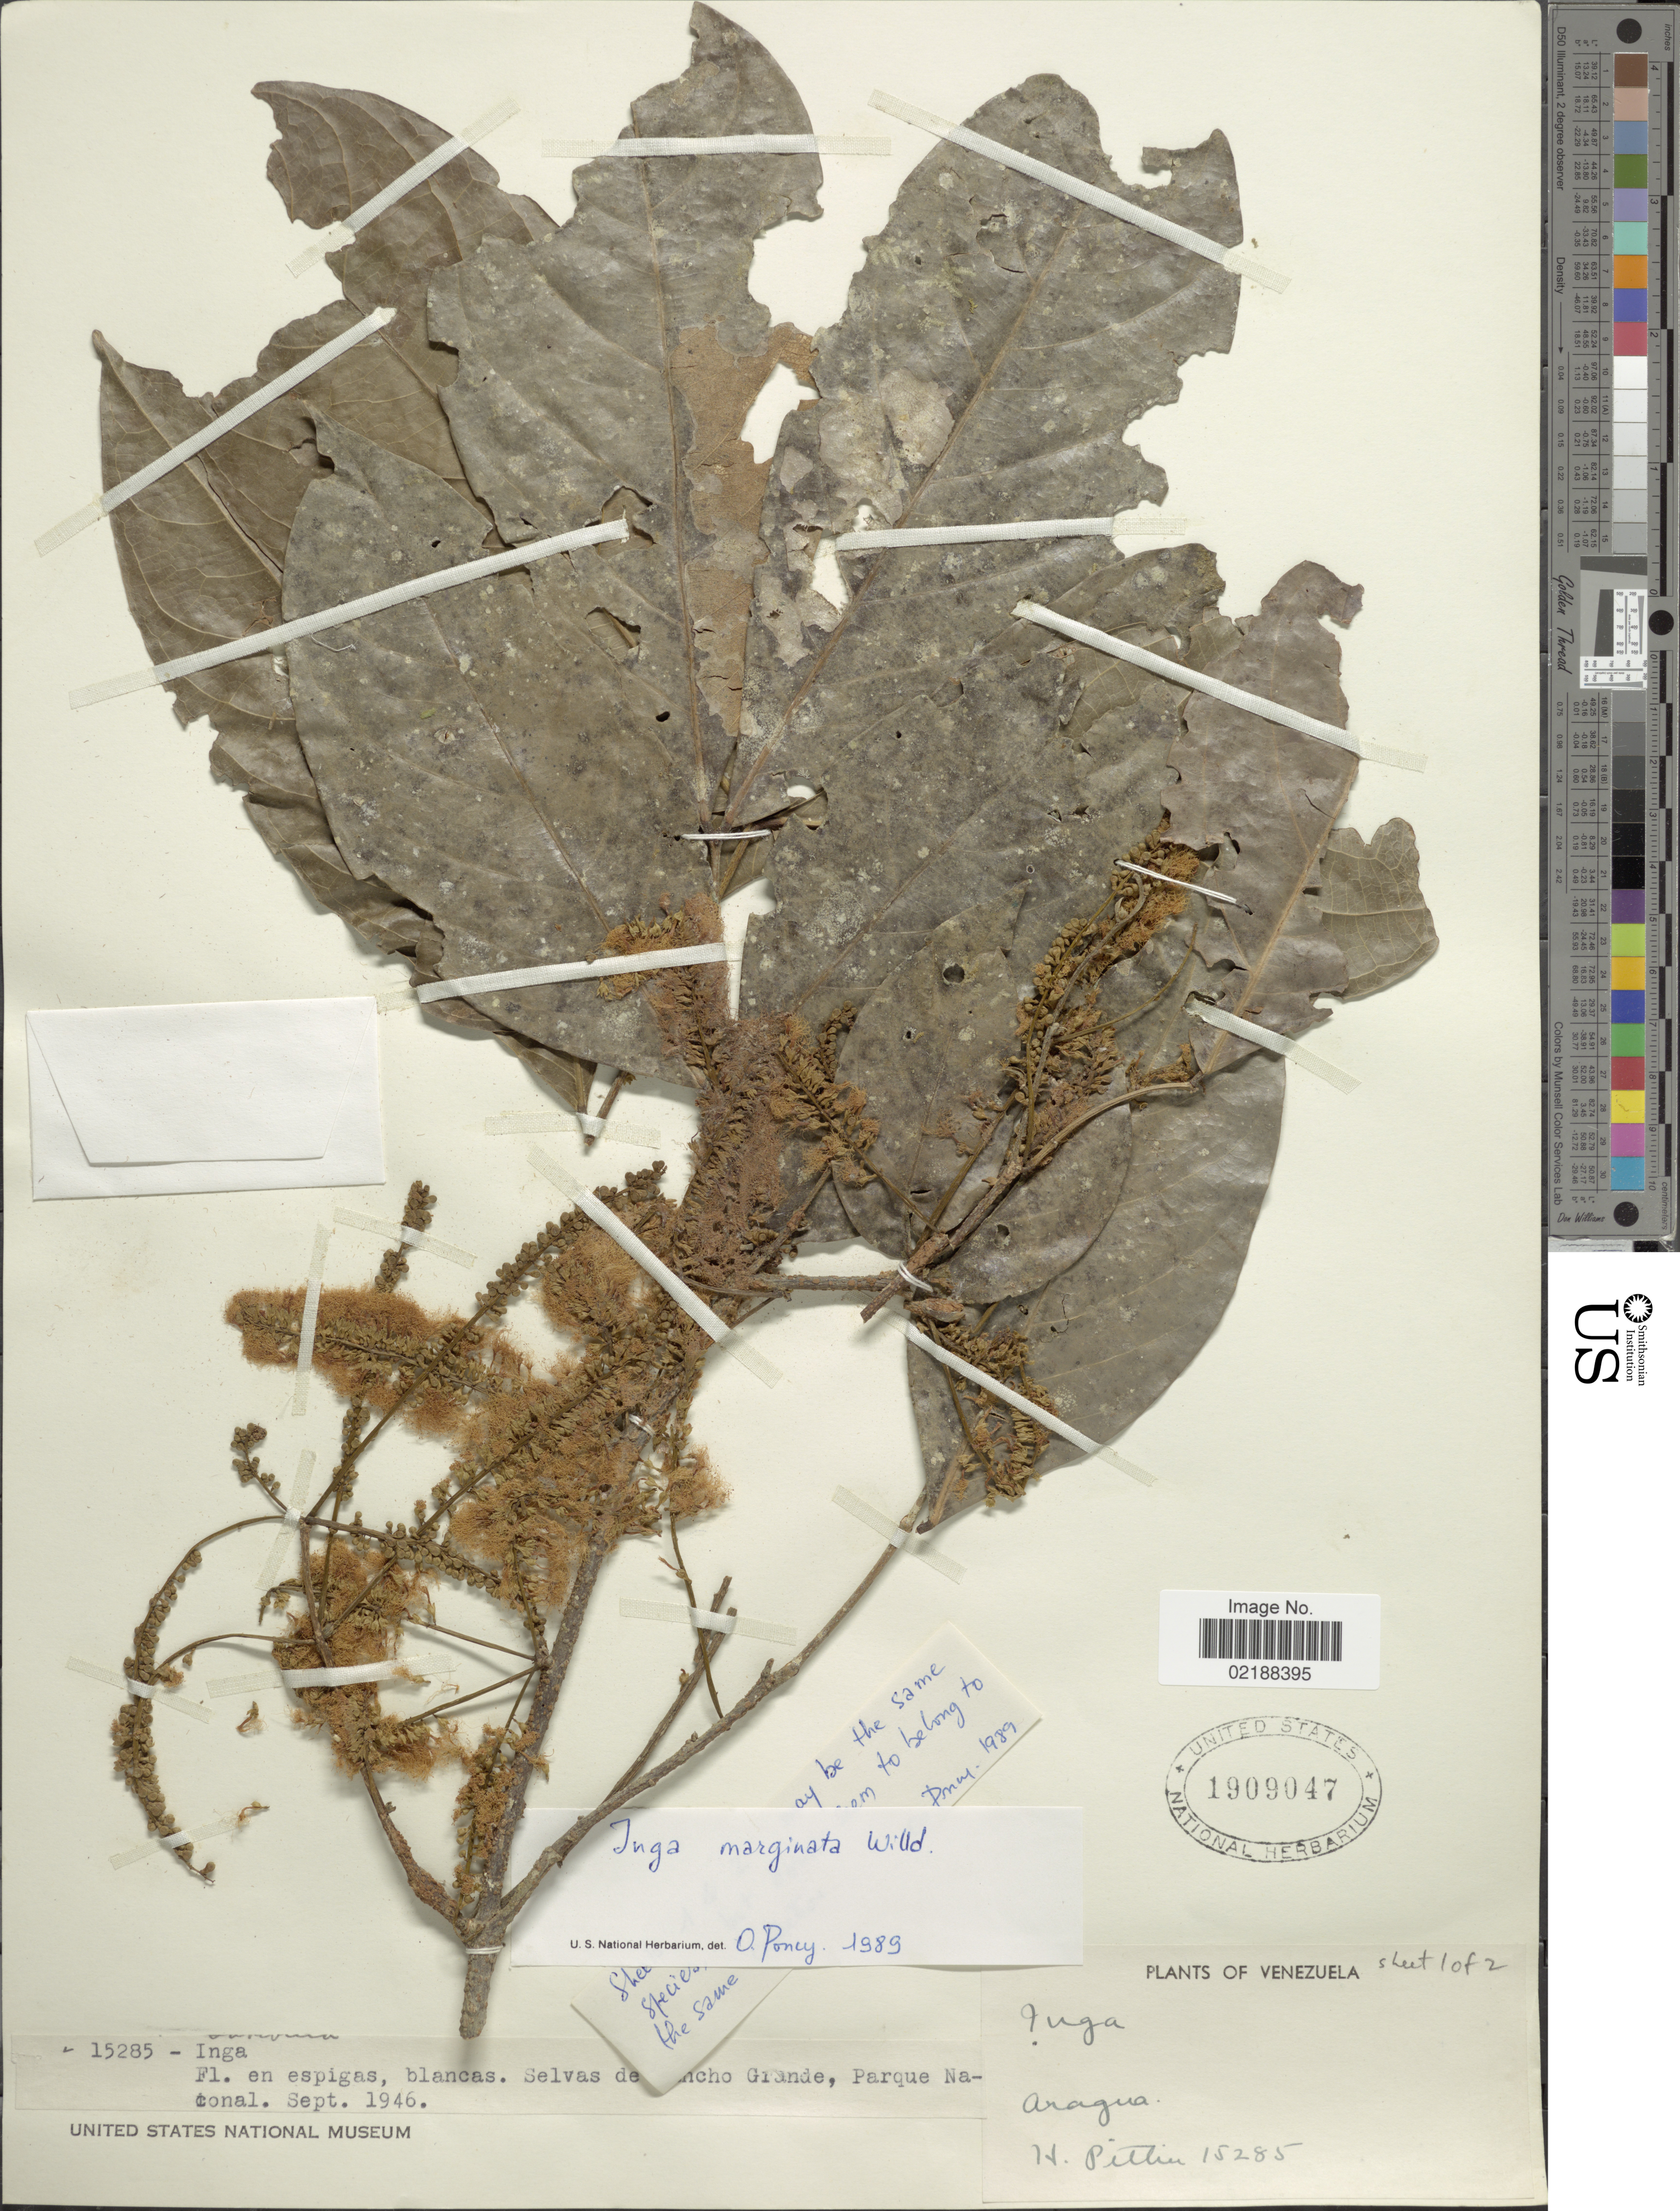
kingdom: Plantae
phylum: Tracheophyta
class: Magnoliopsida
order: Fabales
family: Fabaceae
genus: Inga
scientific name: Inga marginata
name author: Willd.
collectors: H. F. Pittier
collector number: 15285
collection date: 1946-09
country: Venezuela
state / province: Aragua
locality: Selvas de Rancho Grande, Parque Naconal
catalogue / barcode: US 1909047